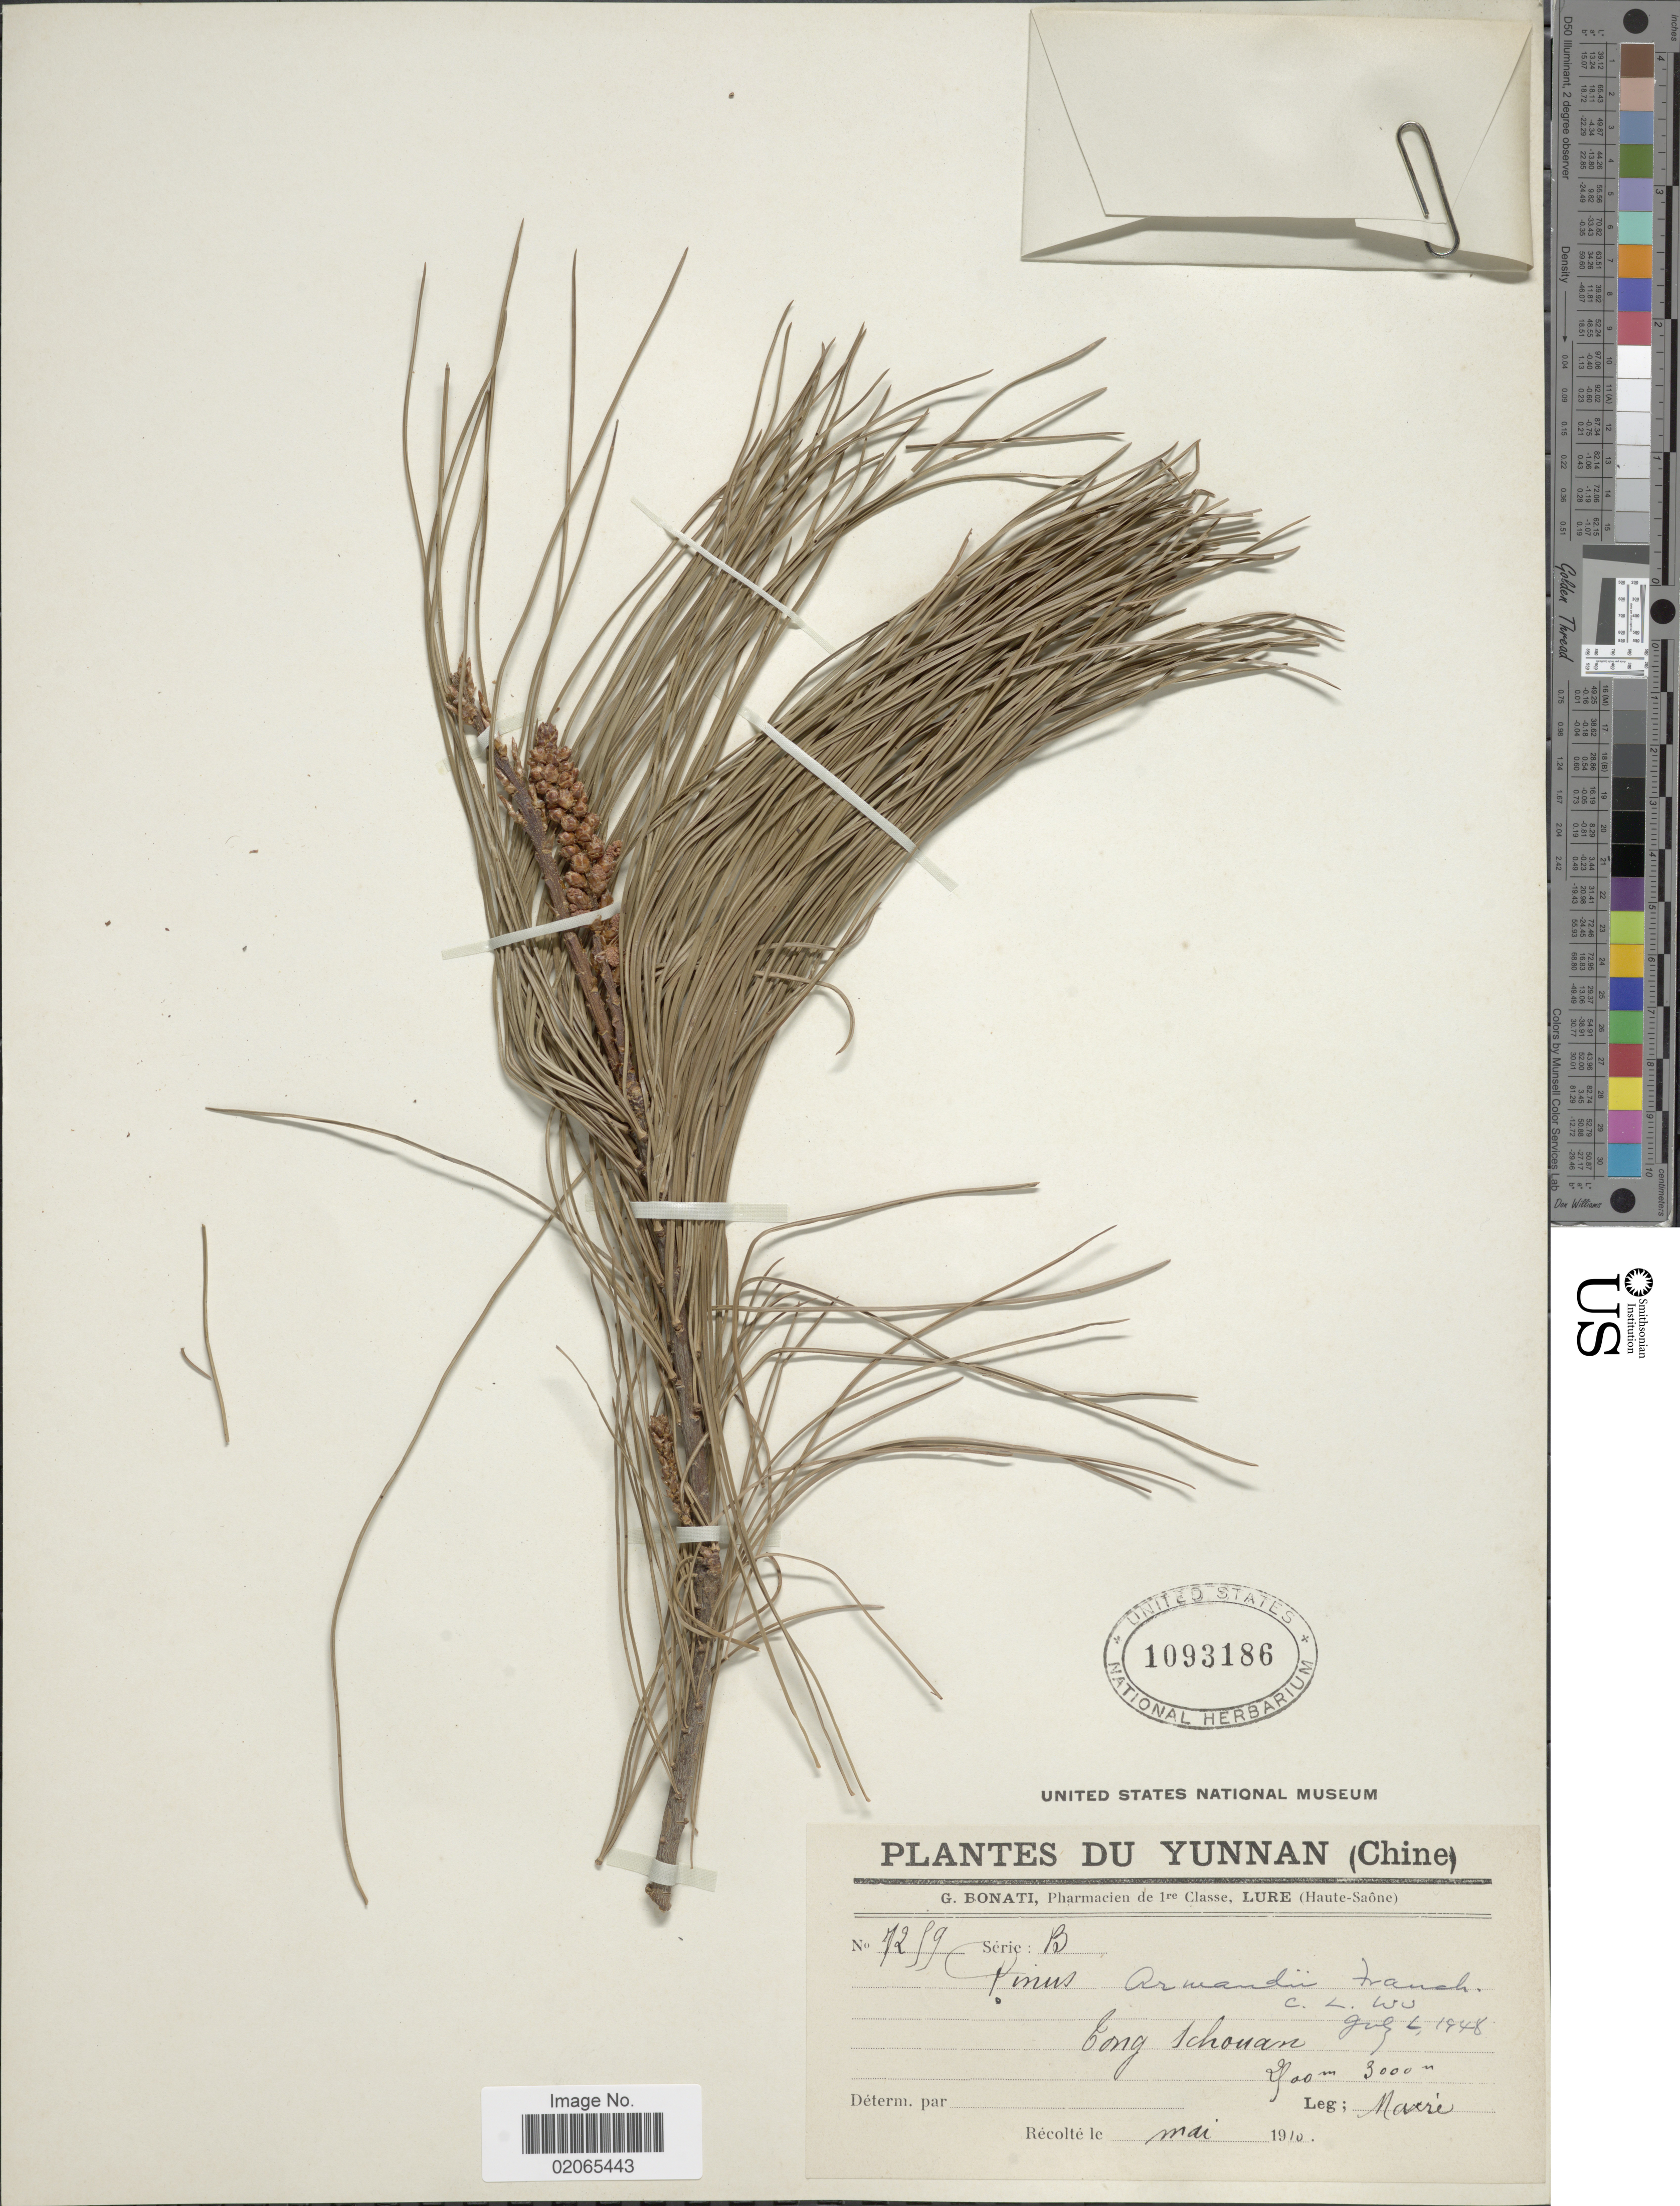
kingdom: Plantae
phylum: Tracheophyta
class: Pinopsida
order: Pinales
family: Pinaceae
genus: Pinus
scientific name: Pinus armandii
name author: Franch.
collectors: Maire, --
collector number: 7279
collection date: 1910-05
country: China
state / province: Yunnan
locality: Tong Tchouan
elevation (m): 2700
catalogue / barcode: US 1093186